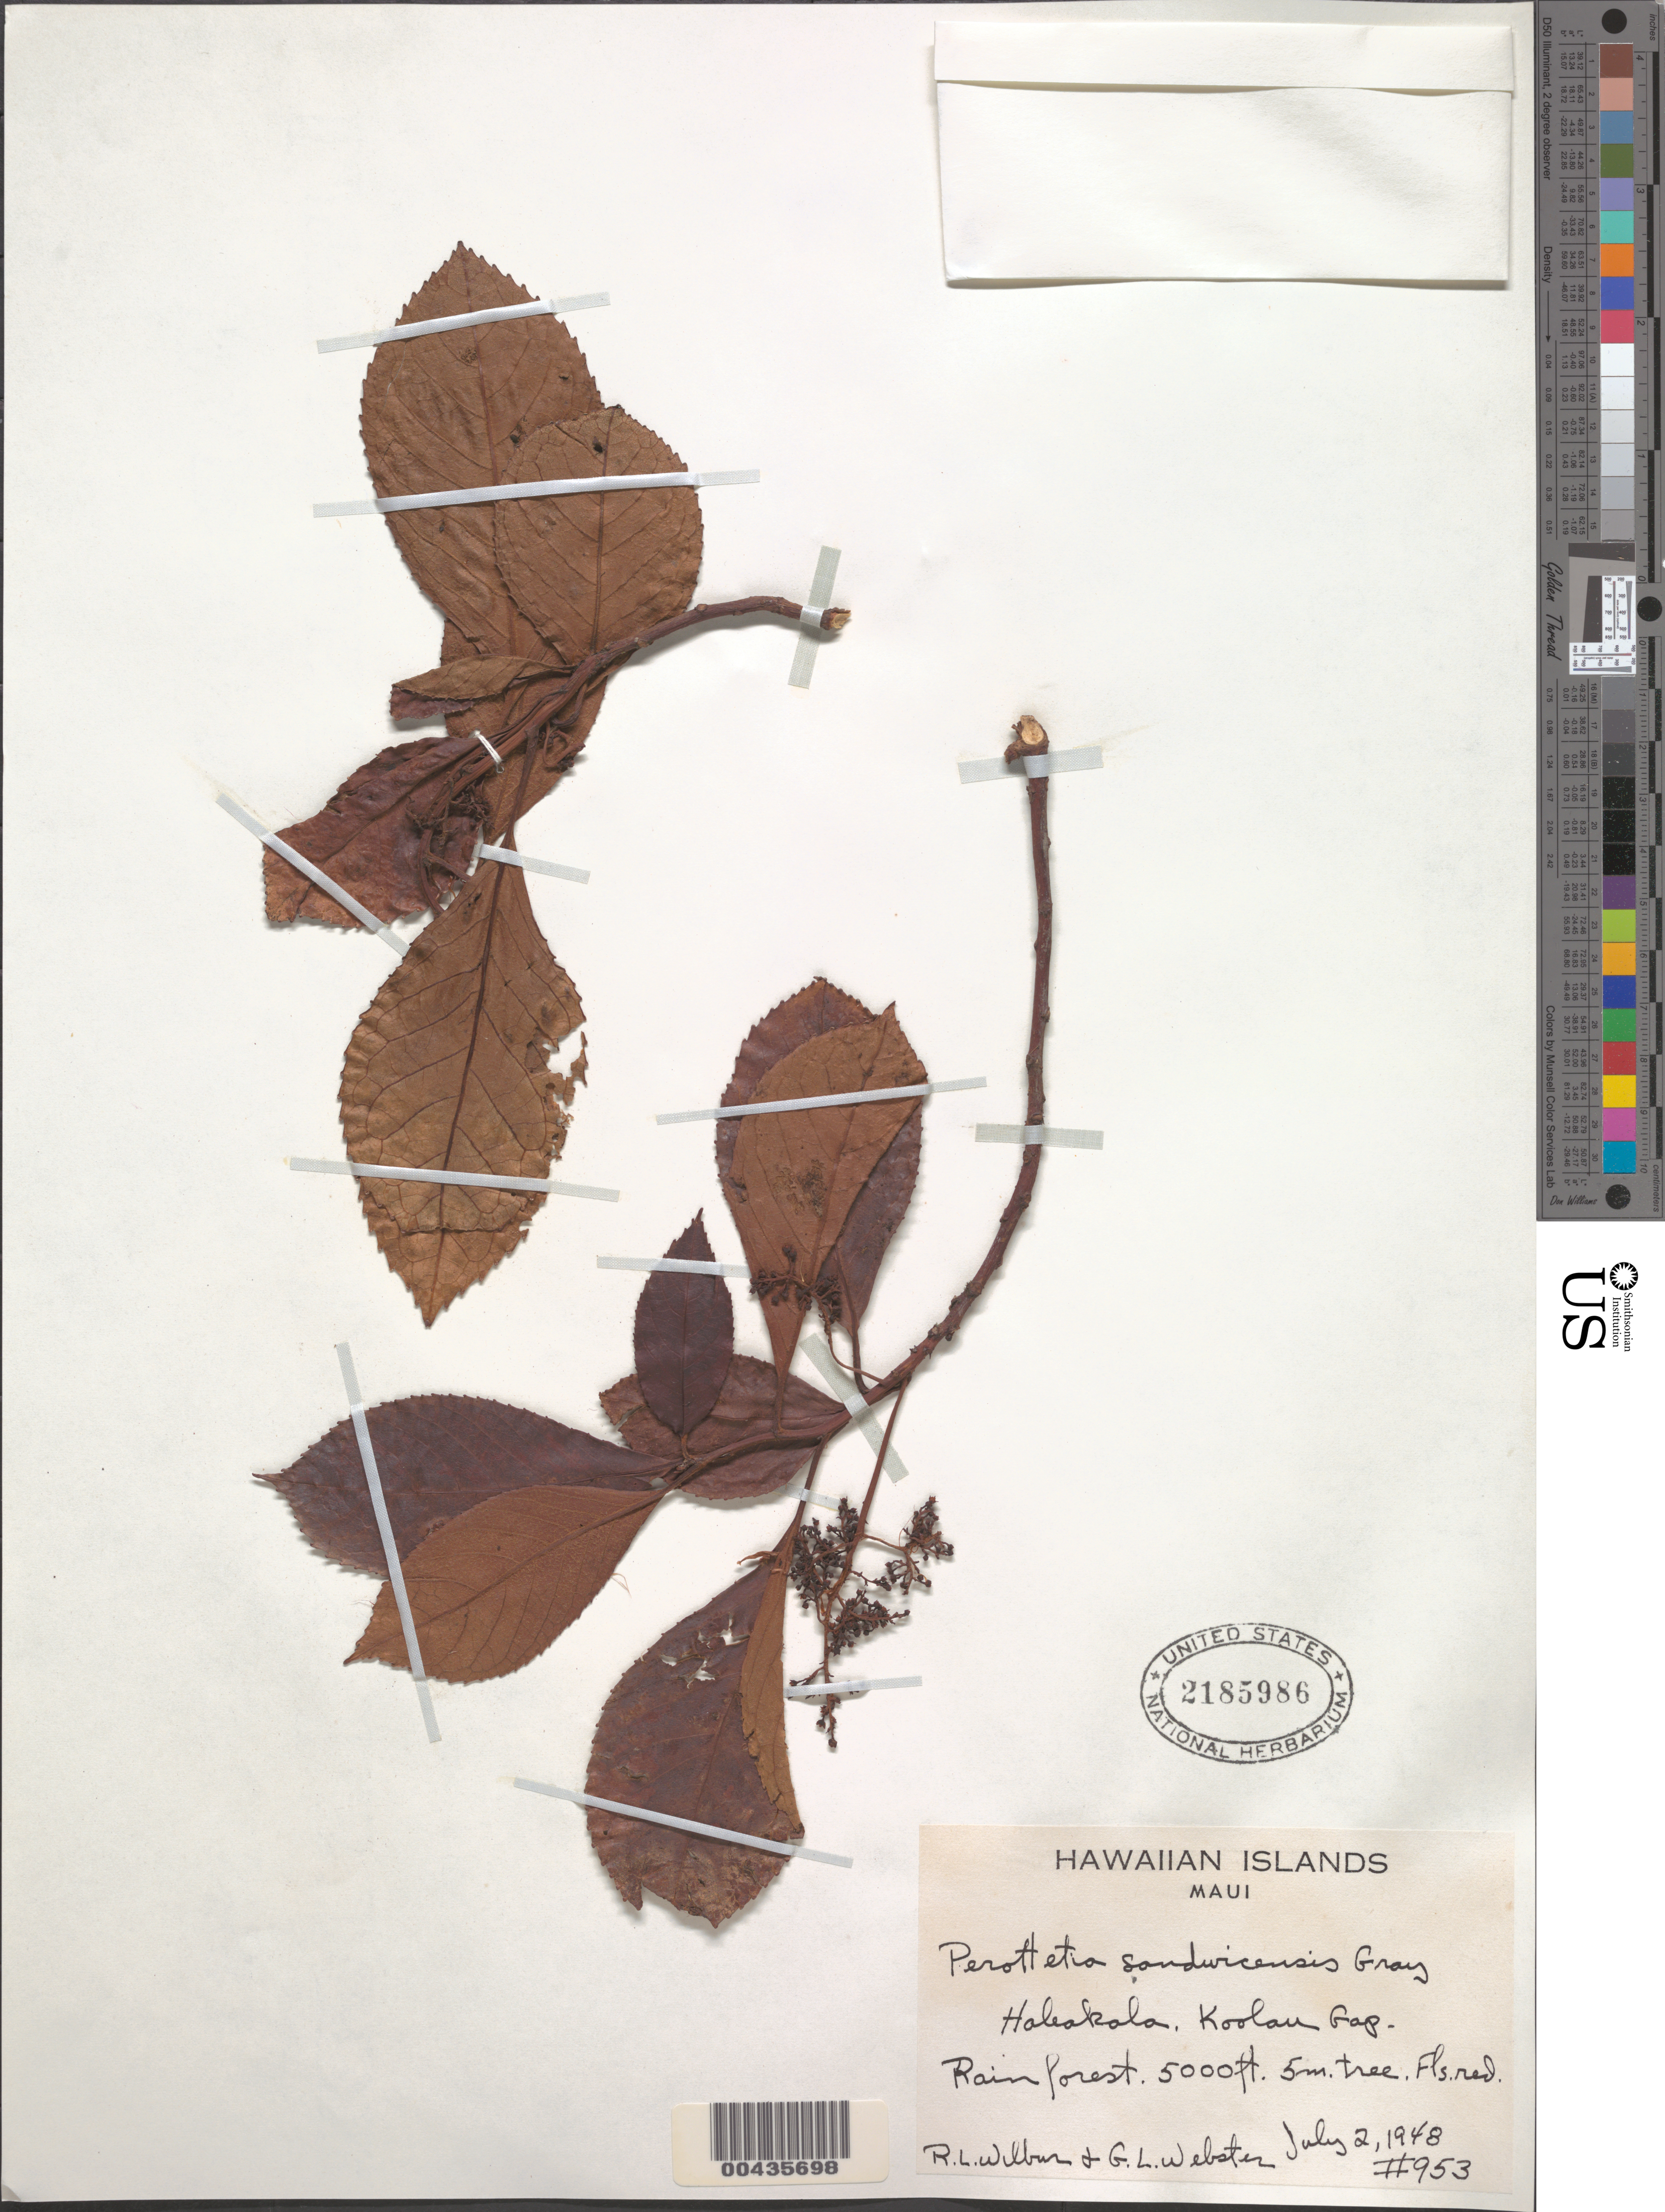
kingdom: Plantae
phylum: Tracheophyta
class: Magnoliopsida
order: Huerteales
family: Dipentodontaceae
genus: Perrottetia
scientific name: Perrottetia sandwicensis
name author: A. Gray in Wilkes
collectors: R. L. Wilbur & G. L. Webster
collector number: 953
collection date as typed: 2 Jul 1948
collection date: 1948-07-02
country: United States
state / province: Hawaii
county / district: Maui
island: Maui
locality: Haleakala. Koolau Gap.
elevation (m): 1524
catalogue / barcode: US 2185986